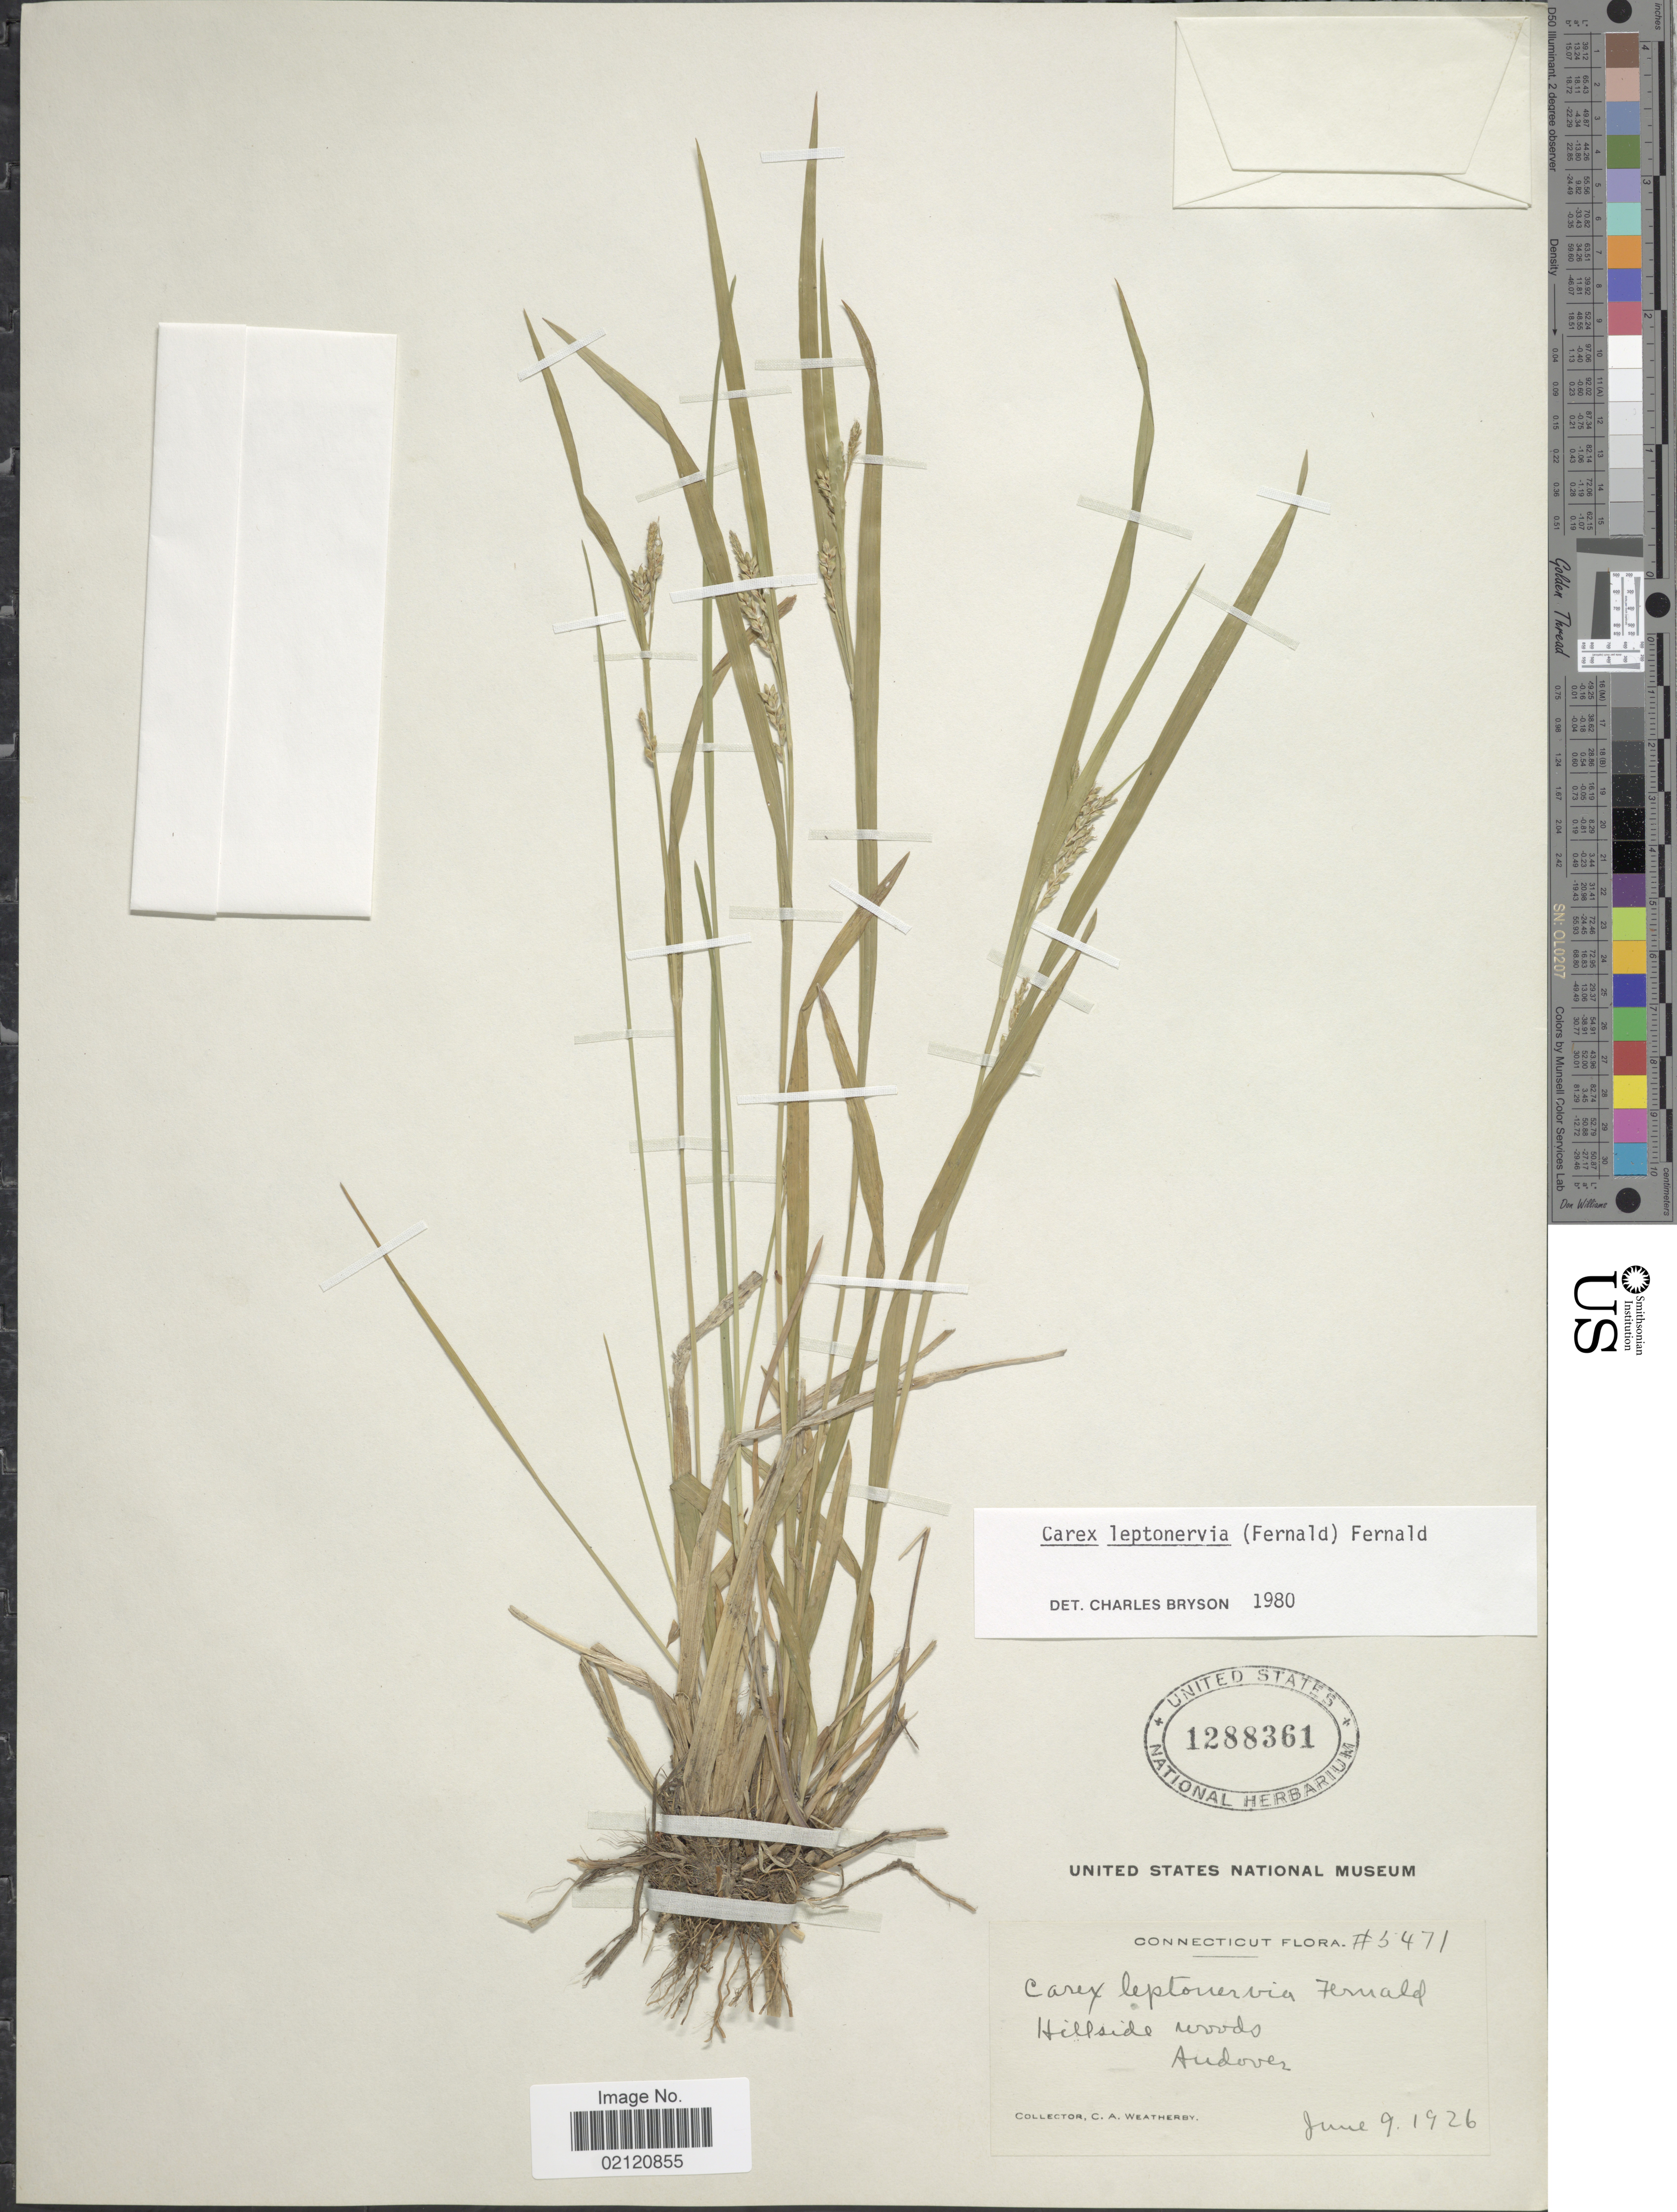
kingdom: Plantae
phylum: Tracheophyta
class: Liliopsida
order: Poales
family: Cyperaceae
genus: Carex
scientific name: Carex leptonervia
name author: (Fernald) Fernald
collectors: C. A. Weatherby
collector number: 5471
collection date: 1926-06-09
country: United States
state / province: Connecticut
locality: Hillside woods, Andover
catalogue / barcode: US 1288361